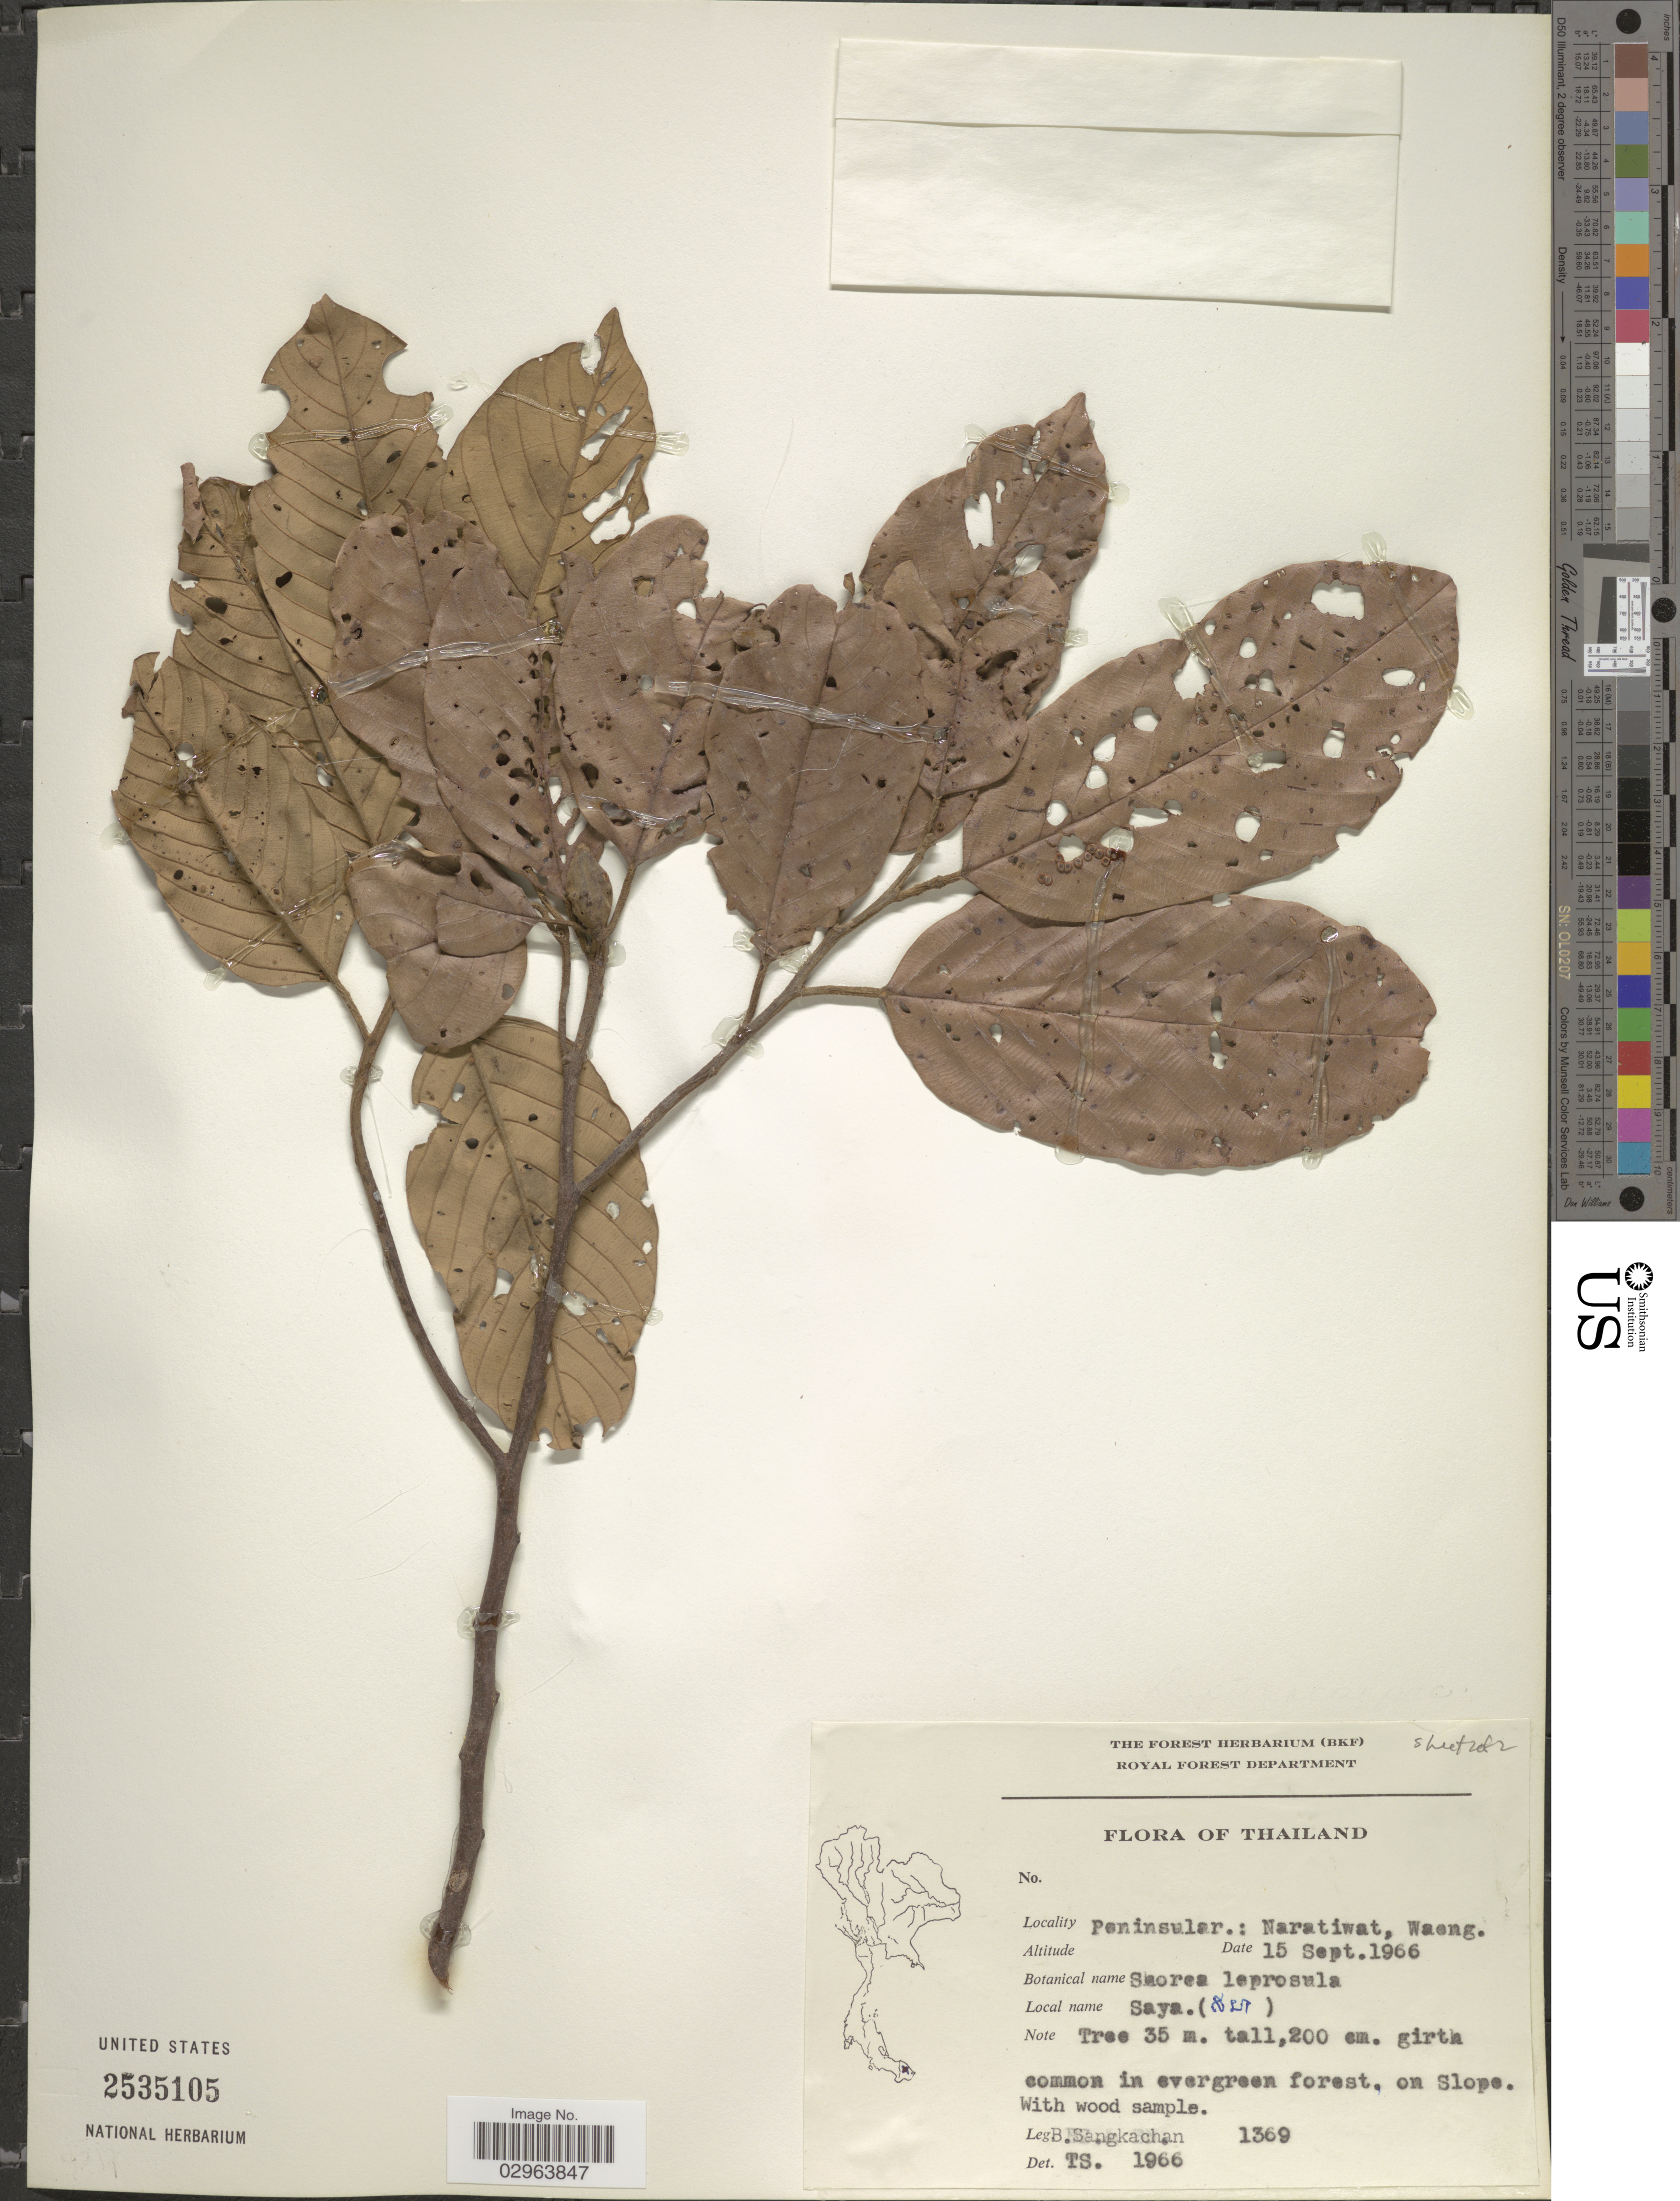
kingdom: Plantae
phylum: Tracheophyta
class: Magnoliopsida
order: Malvales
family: Dipterocarpaceae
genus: Rubroshorea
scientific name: Rubroshorea leprosula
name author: (Miq.) P.S. Ashton & J. Heck.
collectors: B. Sangkachan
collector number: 1369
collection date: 1966-09-15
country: Thailand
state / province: Narathiwat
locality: Peninsular.: Naratiwat, Waeng.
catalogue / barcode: US 2535105